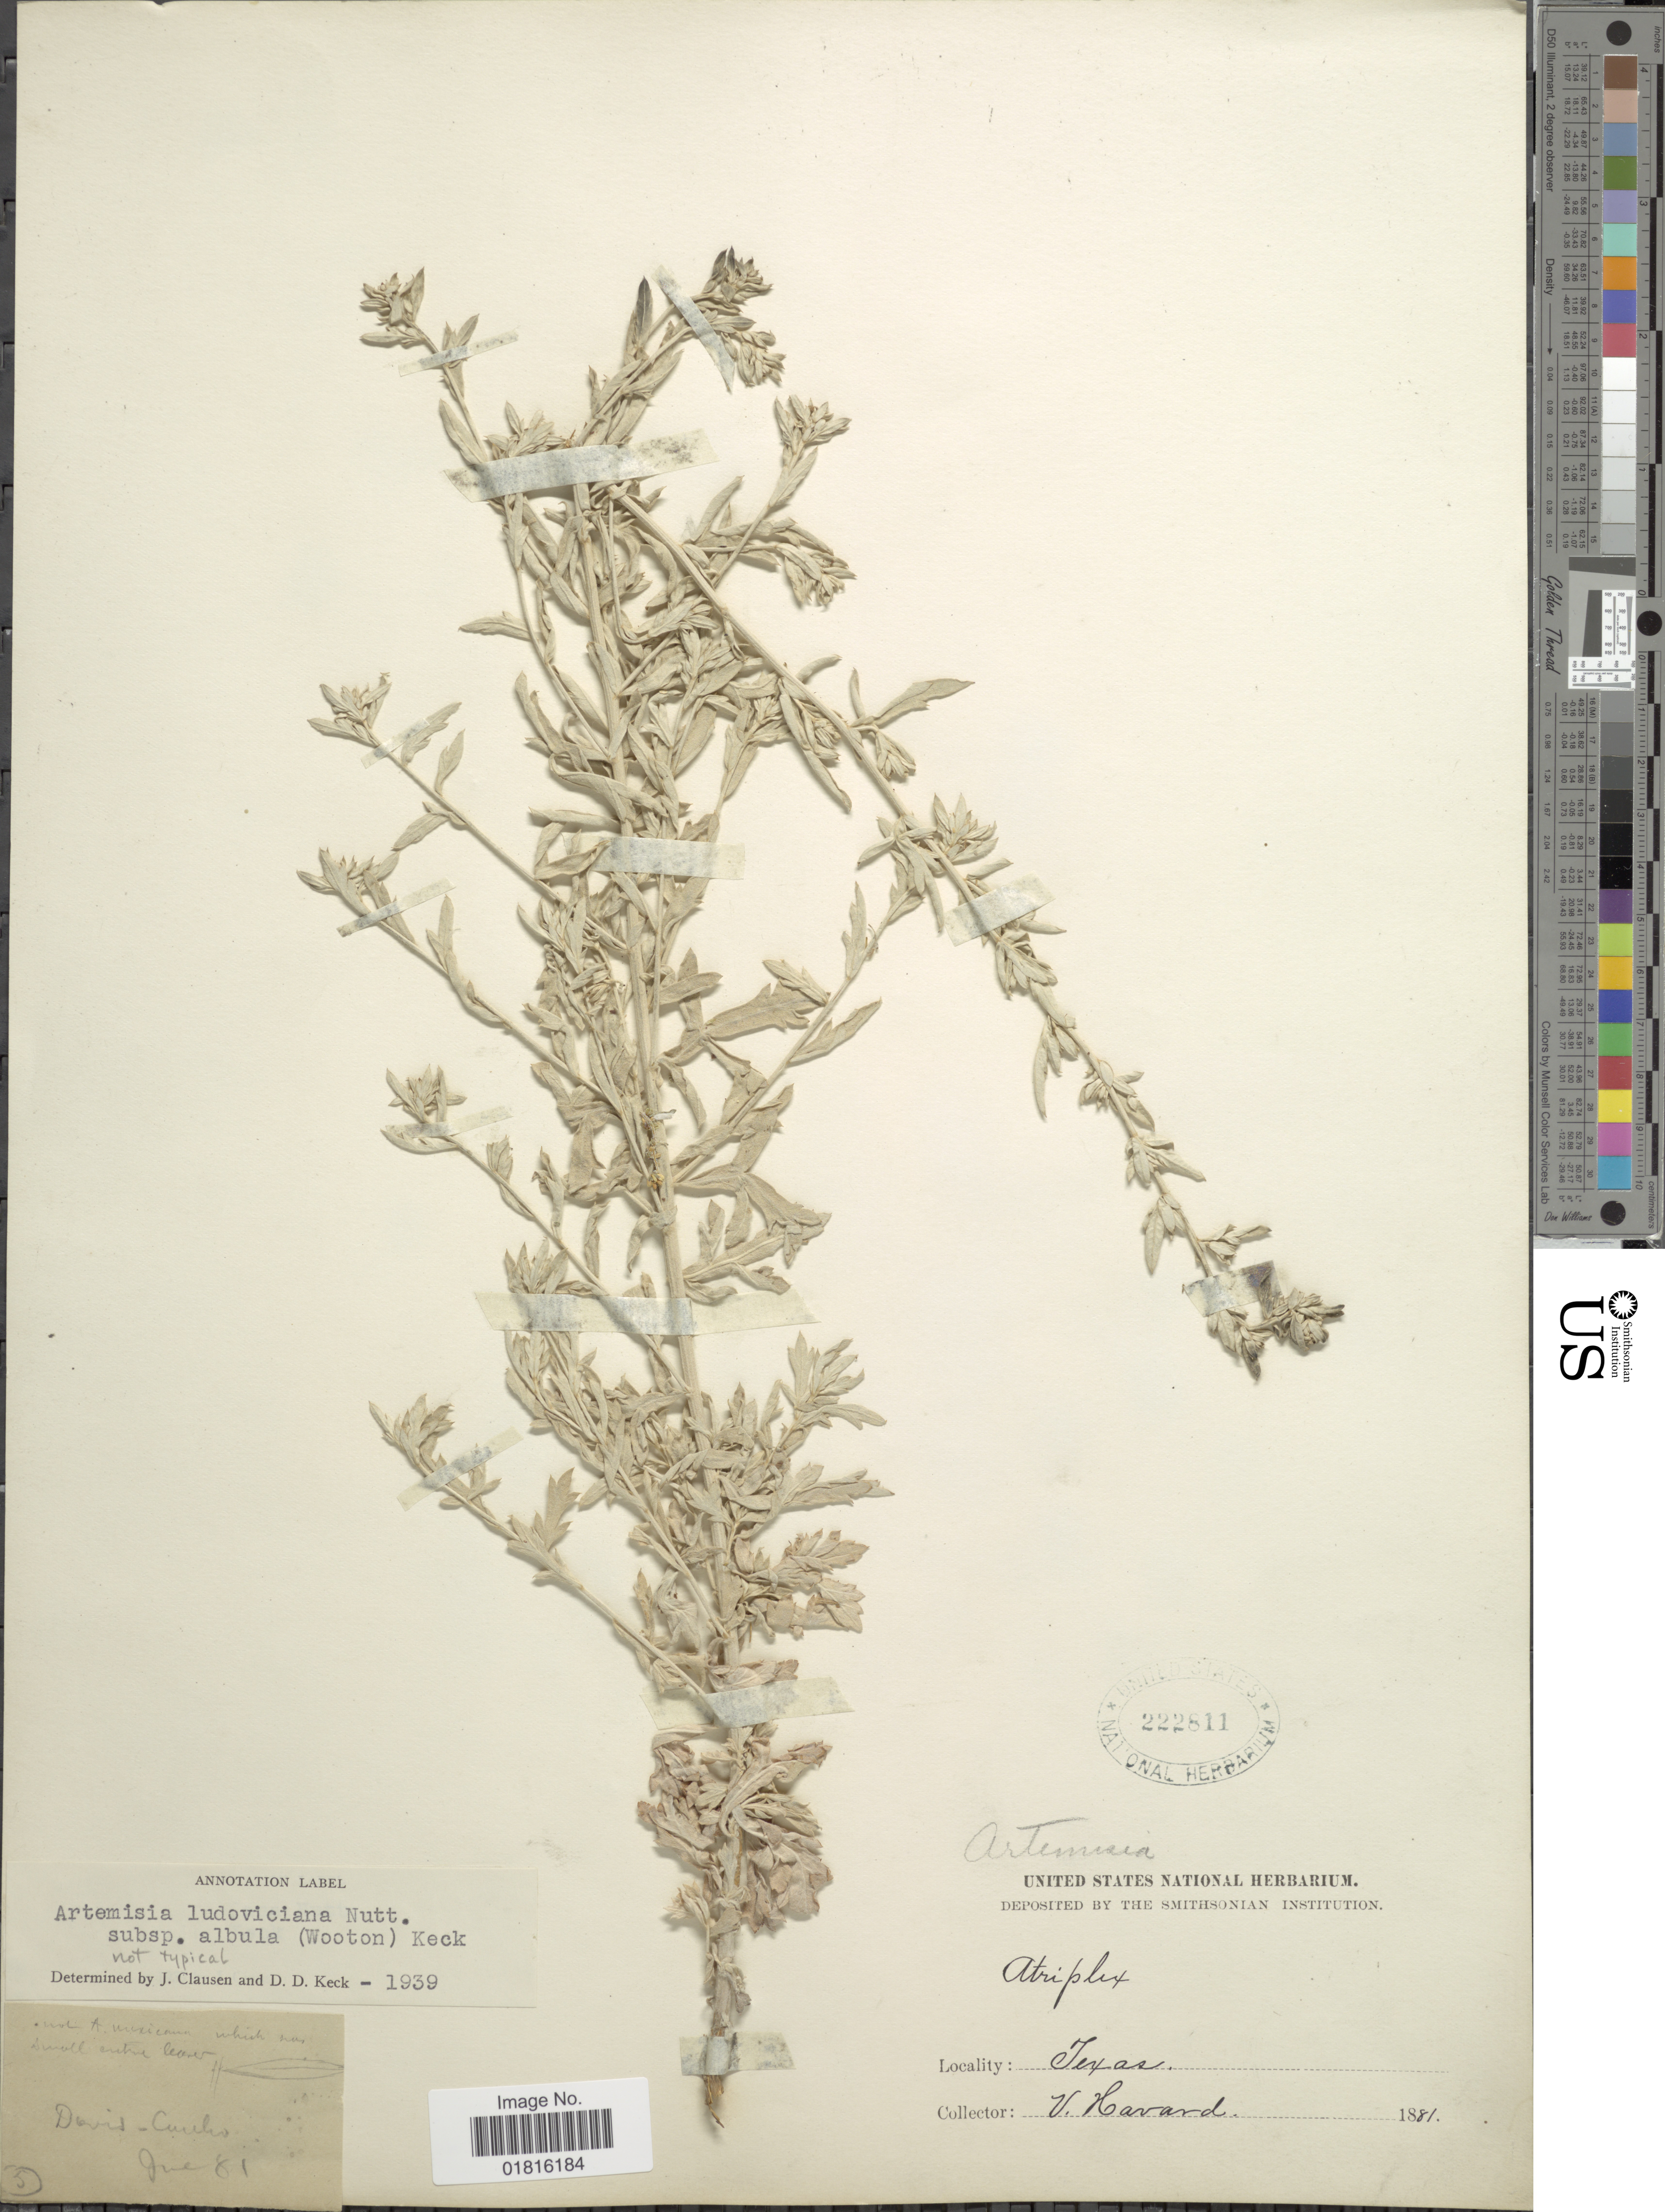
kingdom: Plantae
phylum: Tracheophyta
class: Magnoliopsida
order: Asterales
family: Asteraceae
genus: Artemisia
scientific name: Artemisia ludoviciana subsp. albula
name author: (Wooton) D.D. Keck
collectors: V. Havard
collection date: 1881-06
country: United States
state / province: Texas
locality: Davis-Concho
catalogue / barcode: US 222811